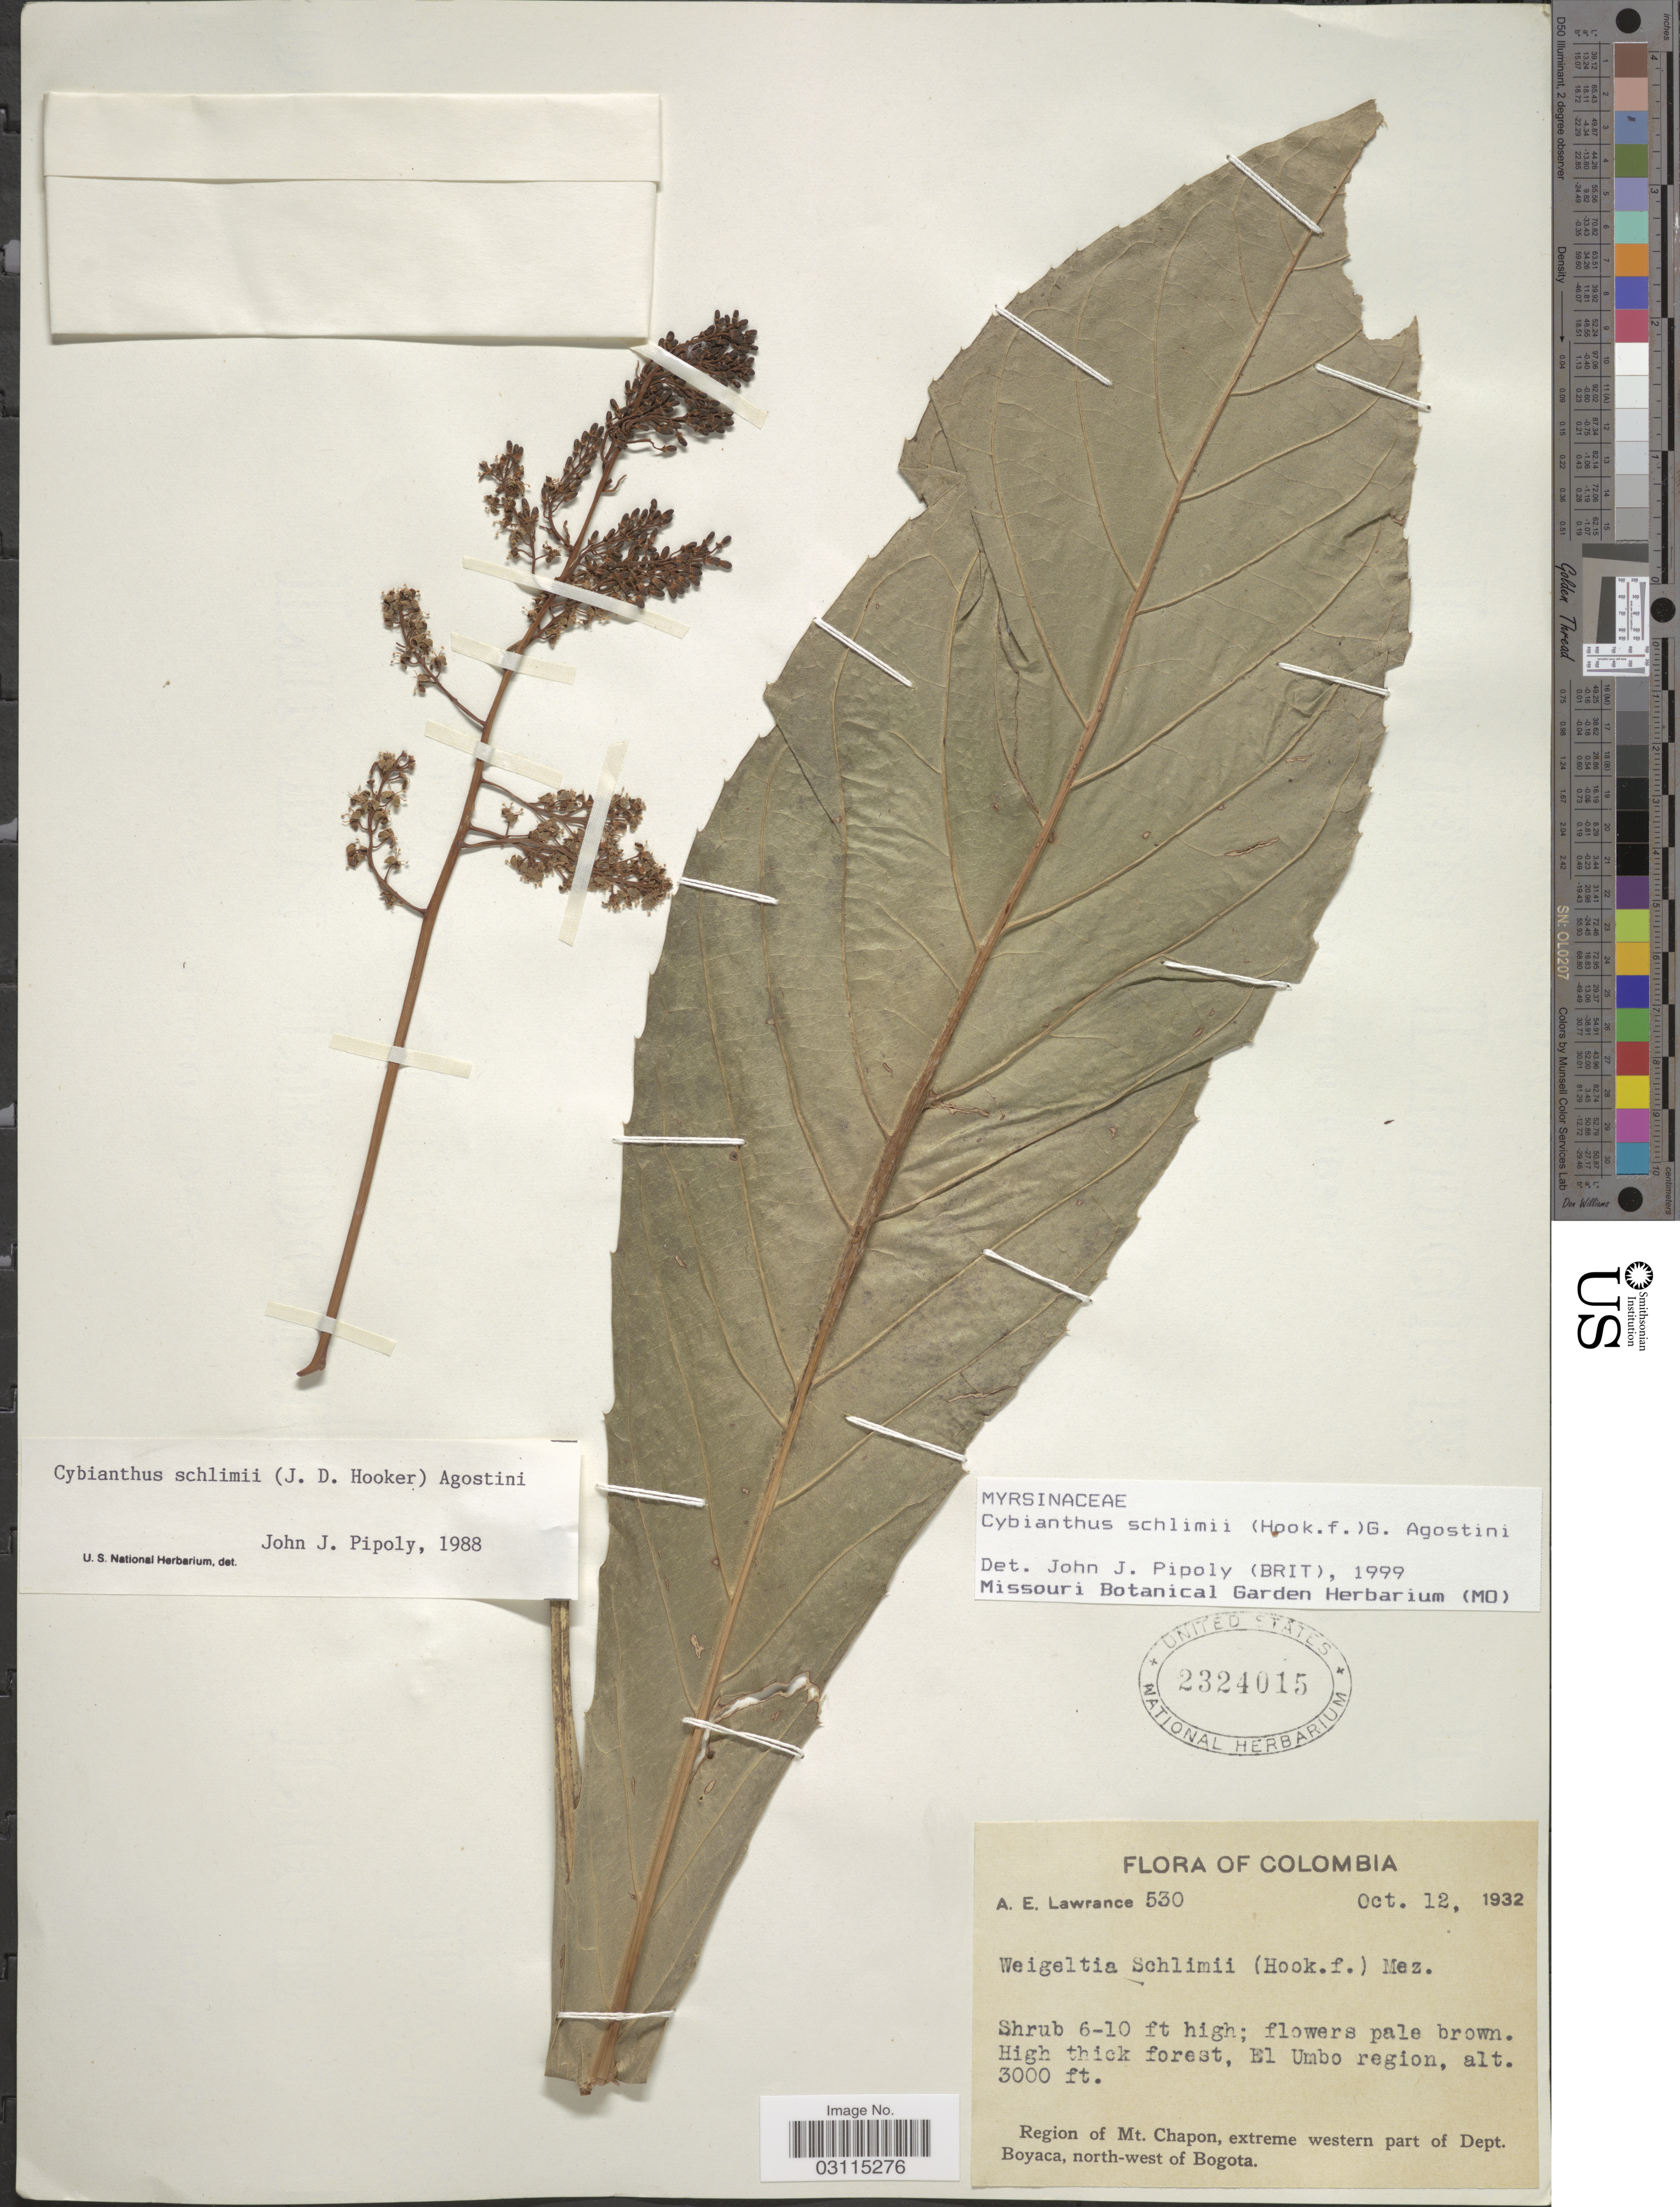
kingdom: Plantae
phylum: Tracheophyta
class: Magnoliopsida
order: Ericales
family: Primulaceae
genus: Cybianthus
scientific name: Cybianthus schlimii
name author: (Hook. f.) G. Agostini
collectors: A. Lawrence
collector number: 530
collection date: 1932-10-12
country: Colombia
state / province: Boyacá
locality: El Umbo region. Region of Mt. Chapon, extreme western part of Dept. Boyaca, north-west Bogota.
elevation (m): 914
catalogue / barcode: US 2324015